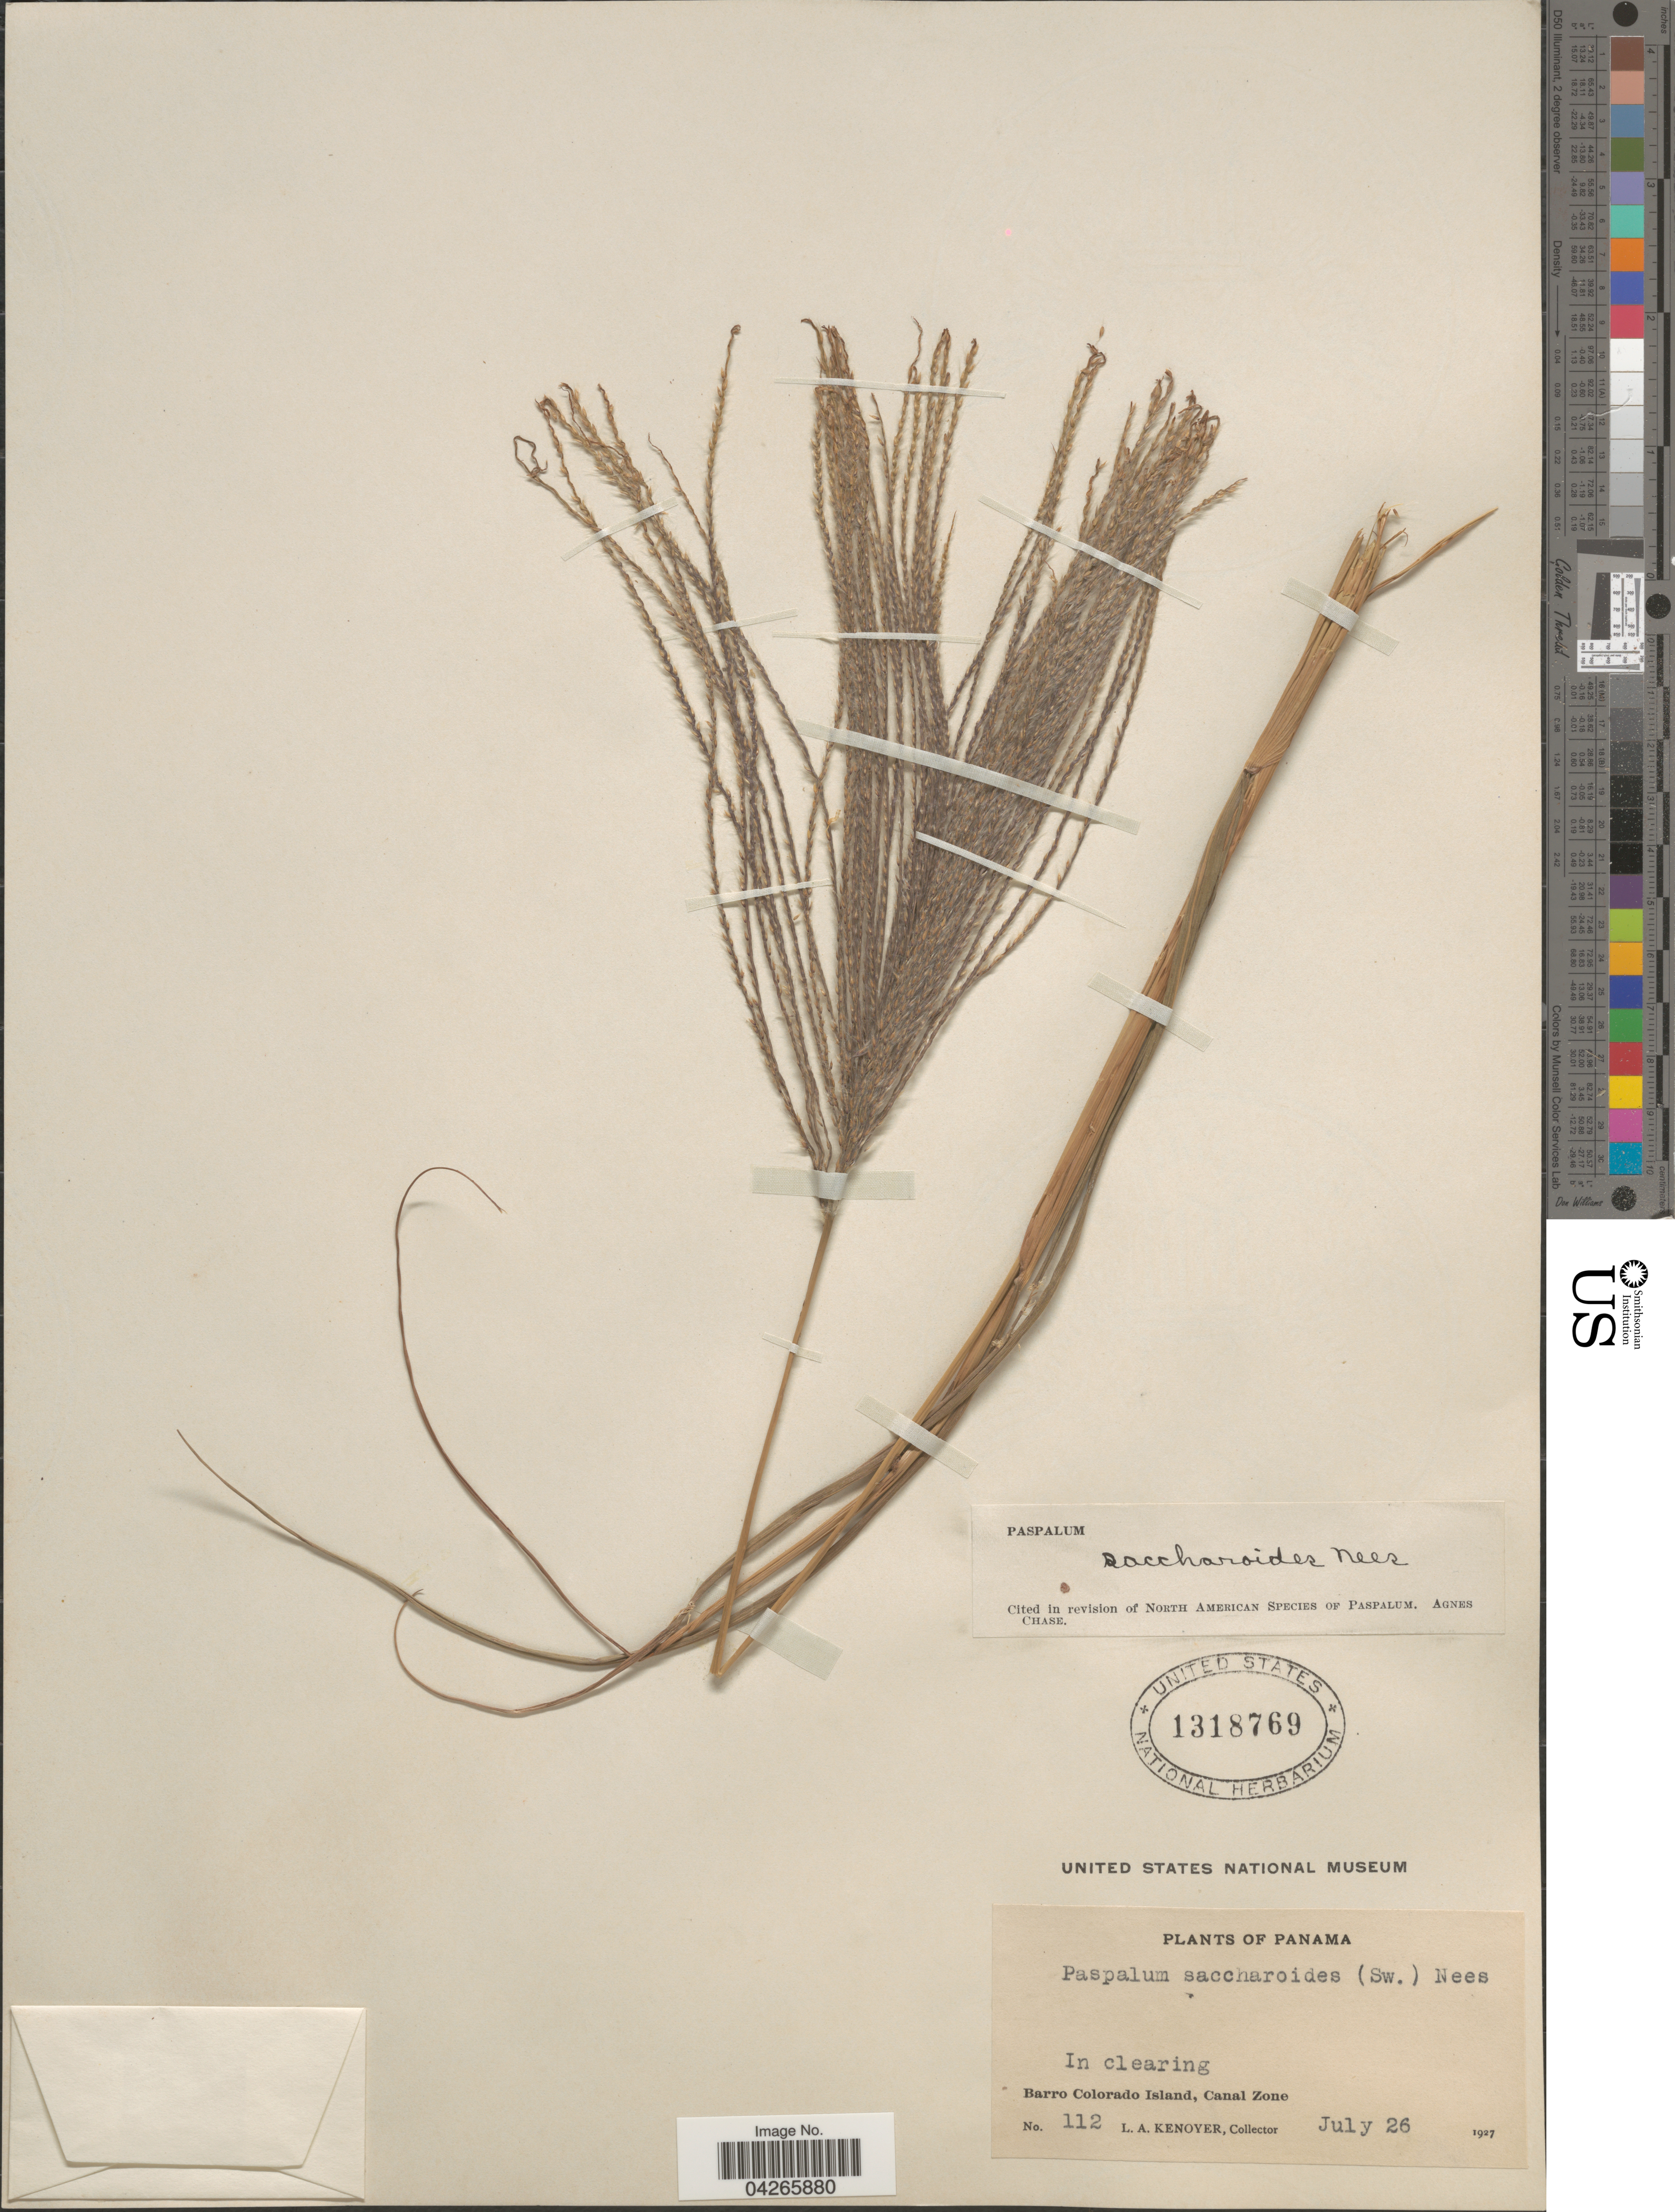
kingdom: Plantae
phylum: Tracheophyta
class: Liliopsida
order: Poales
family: Poaceae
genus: Paspalum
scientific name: Paspalum saccharoides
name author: Nees ex Trin.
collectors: L. A. Kenoyer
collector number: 112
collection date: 1927-07-26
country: Panama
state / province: Panamá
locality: In clearing. Barro Colorado Island, Canal Zone.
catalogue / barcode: US 1318769